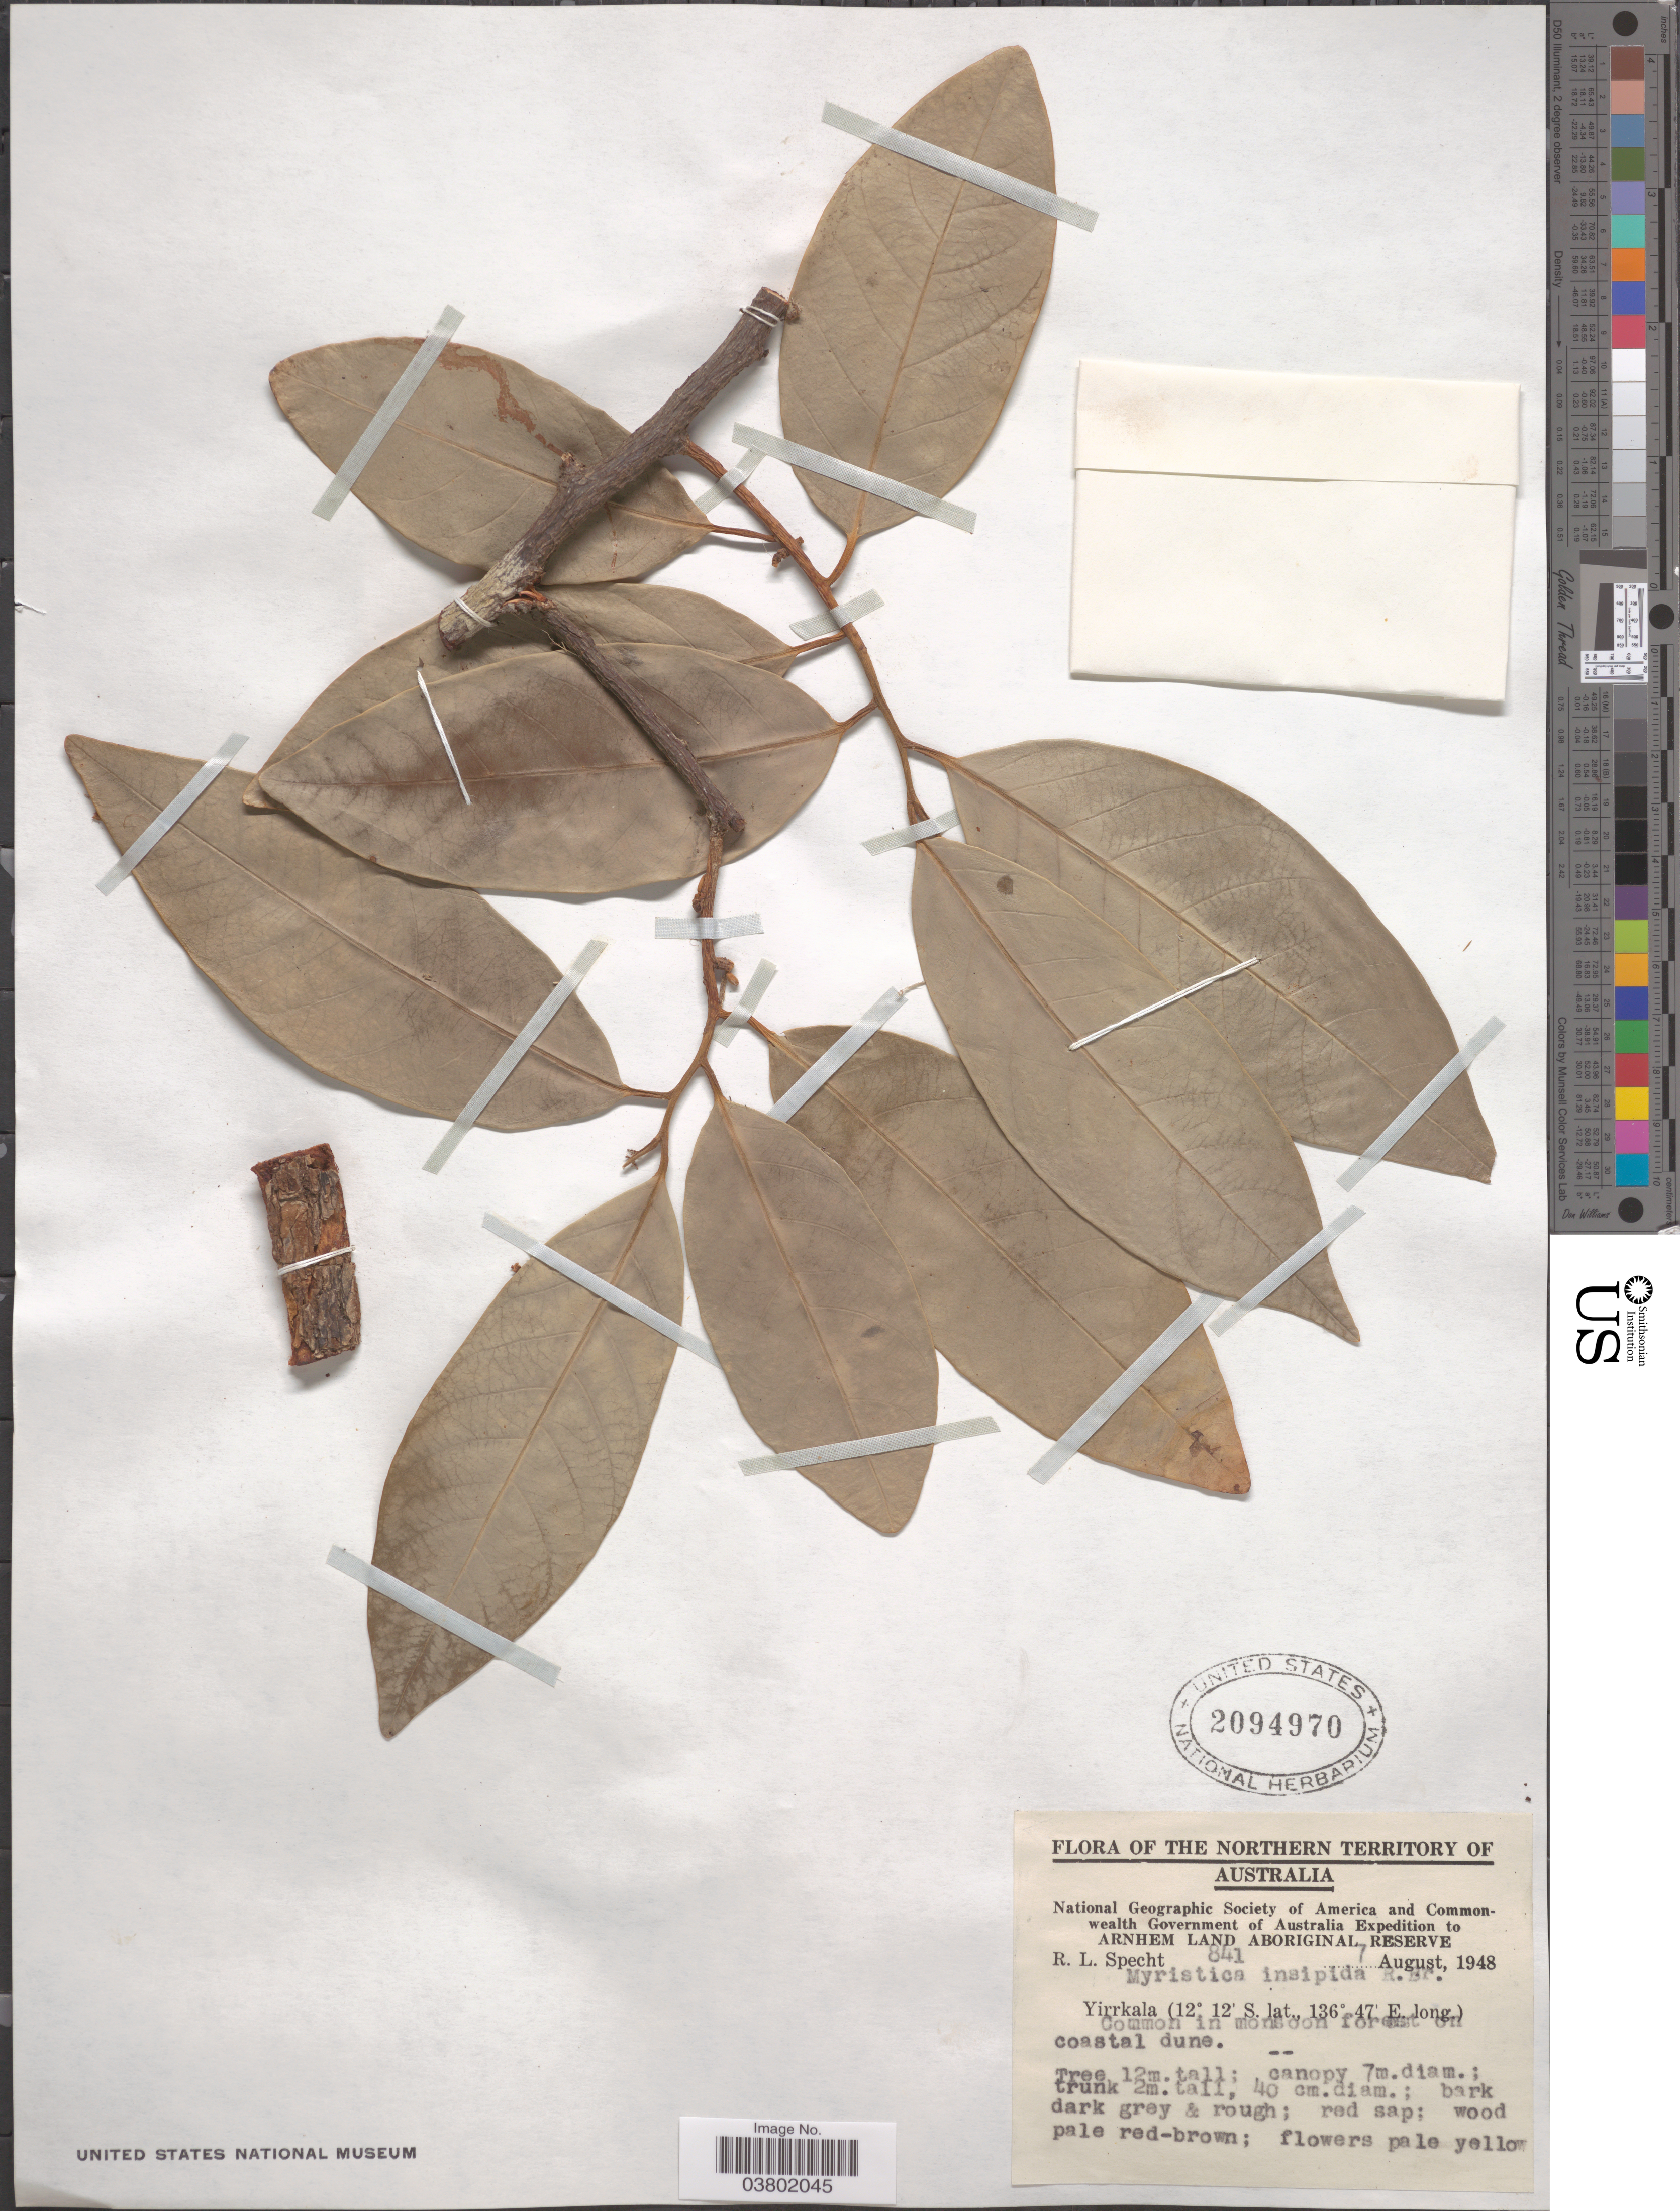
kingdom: Plantae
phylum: Tracheophyta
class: Magnoliopsida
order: Magnoliales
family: Myristicaceae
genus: Myristica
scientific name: Myristica insipidia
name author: R. Br.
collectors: R. L. Specht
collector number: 841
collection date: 1948-08-07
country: Australia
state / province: Northern Territory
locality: Yirrkala. The Northern Territory of Australia.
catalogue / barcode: US 2094970